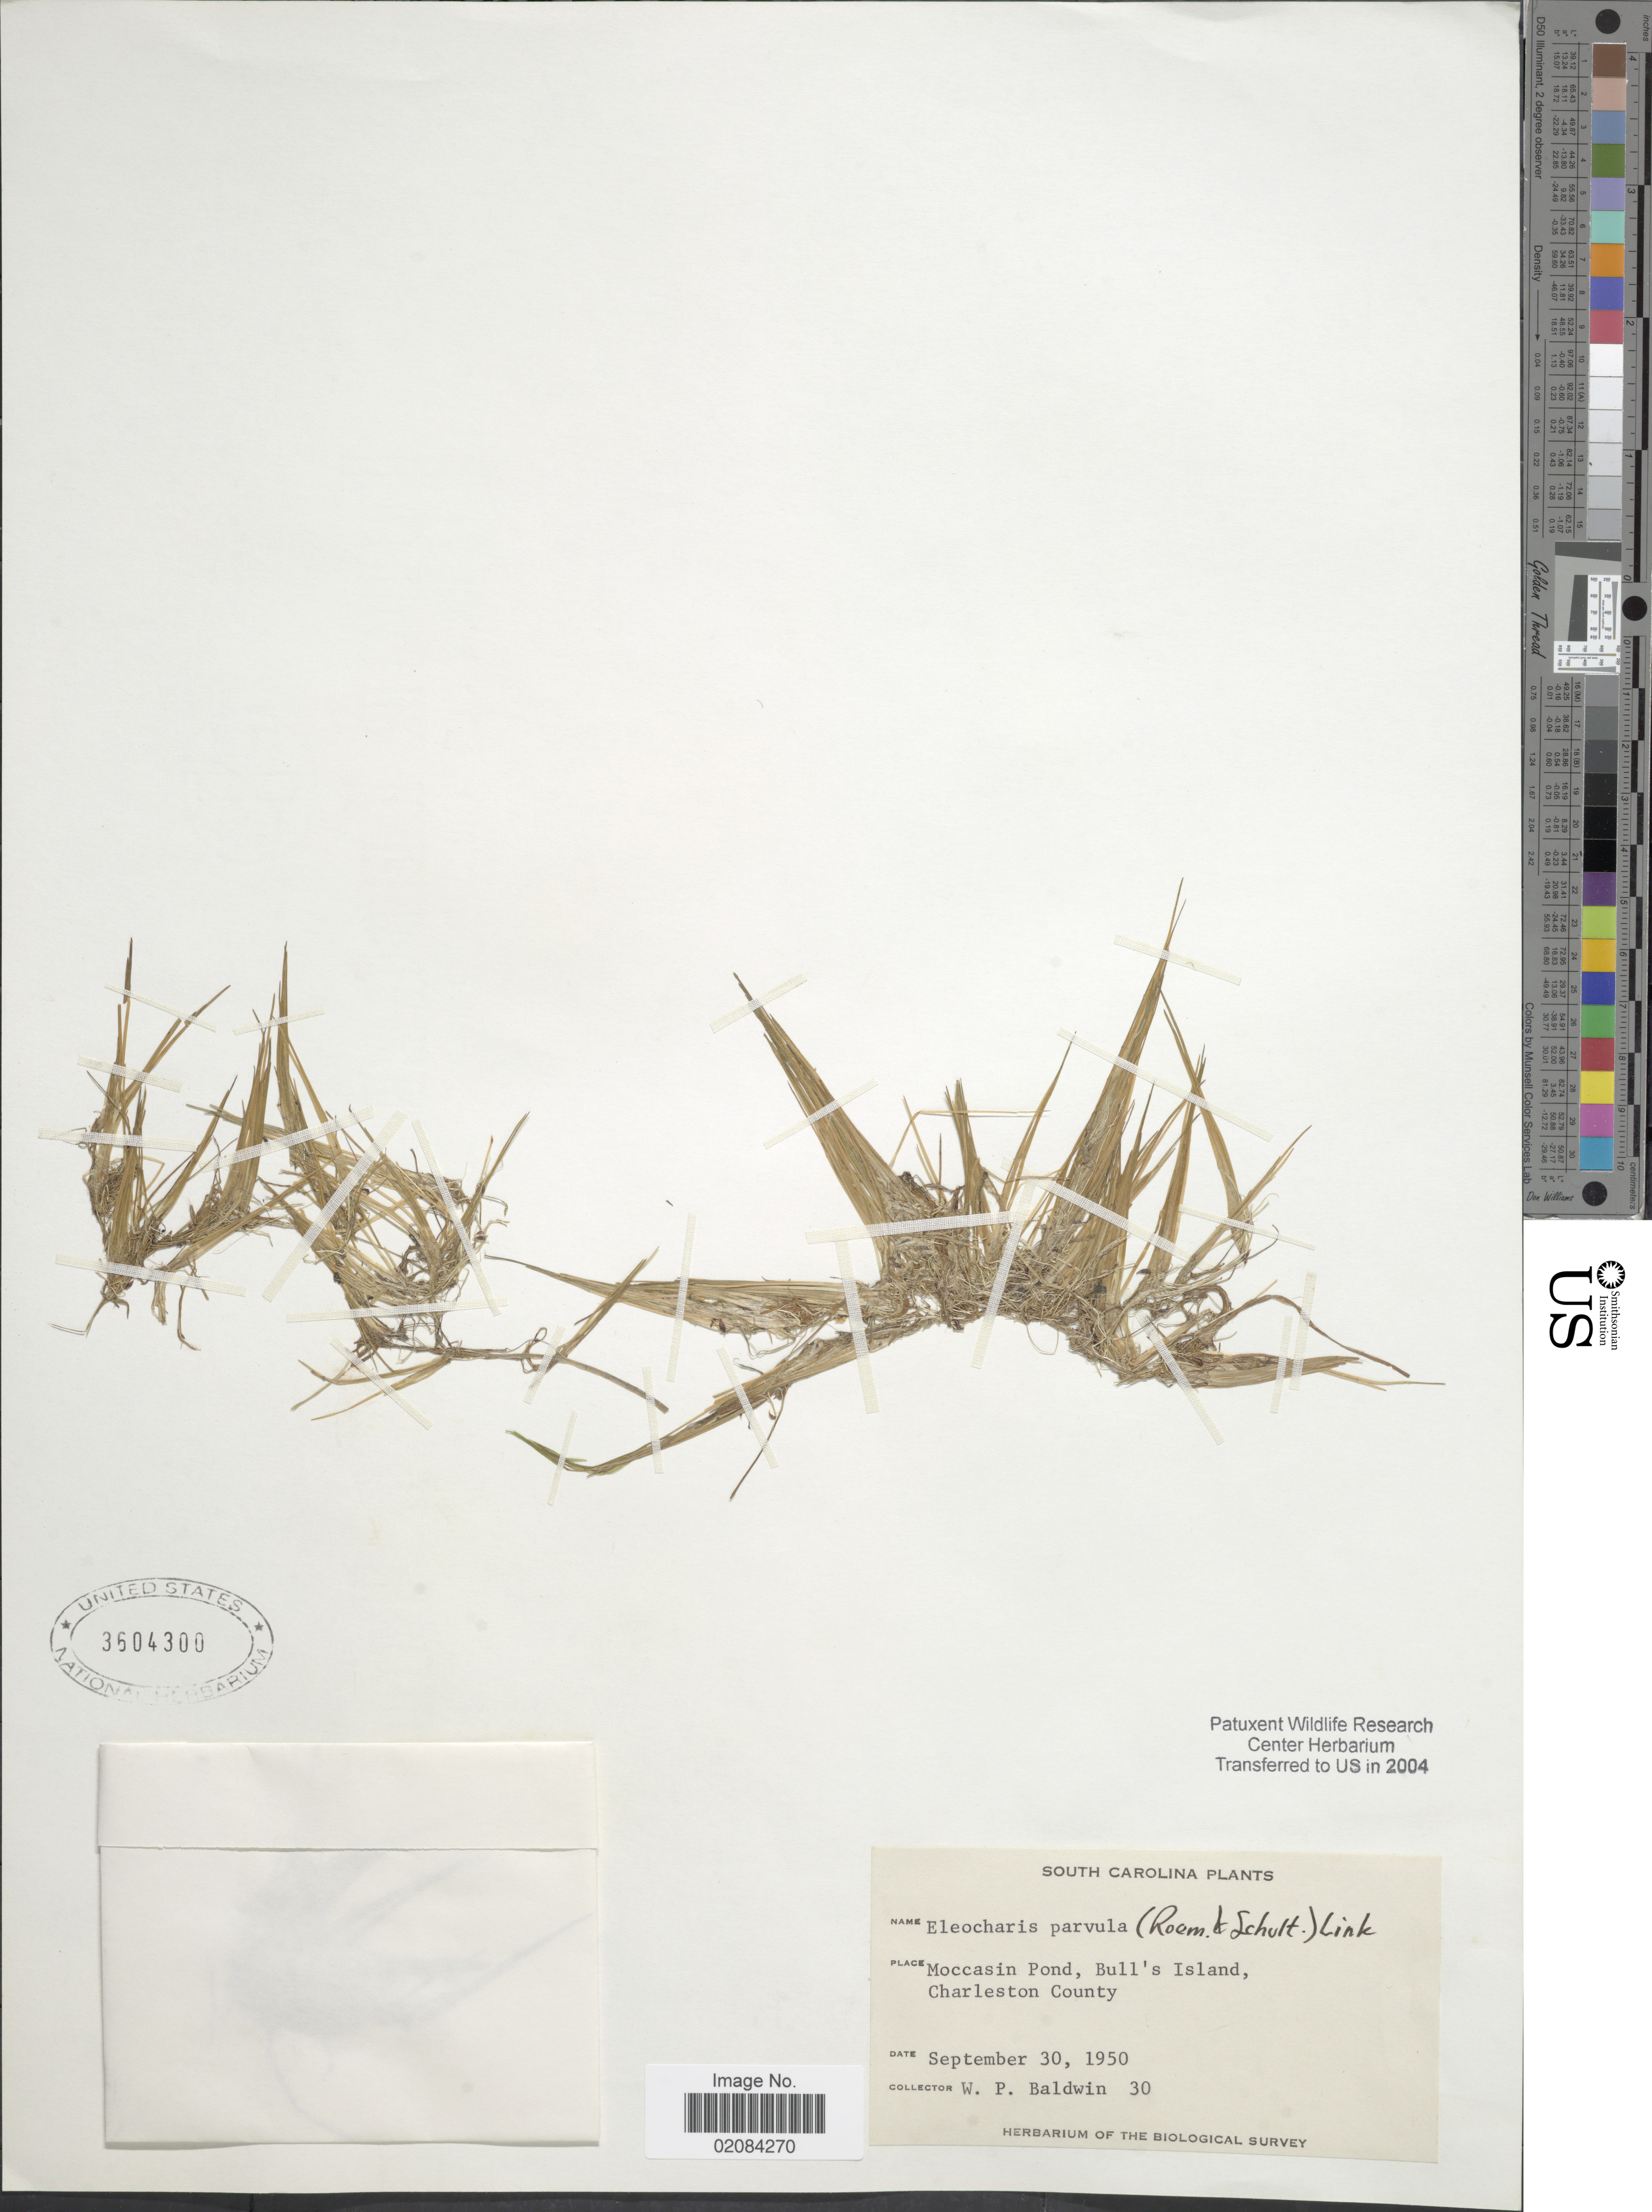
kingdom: Plantae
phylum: Tracheophyta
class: Liliopsida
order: Poales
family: Cyperaceae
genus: Eleocharis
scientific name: Eleocharis parvula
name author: (Roem. & Schult.) Link ex Williams et al.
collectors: W. Baldwin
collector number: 30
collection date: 1950-09-30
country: United States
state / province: South Carolina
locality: South Carolina. Mocassin Pond, Bull's Island. Charleston County.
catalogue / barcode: US 3604300